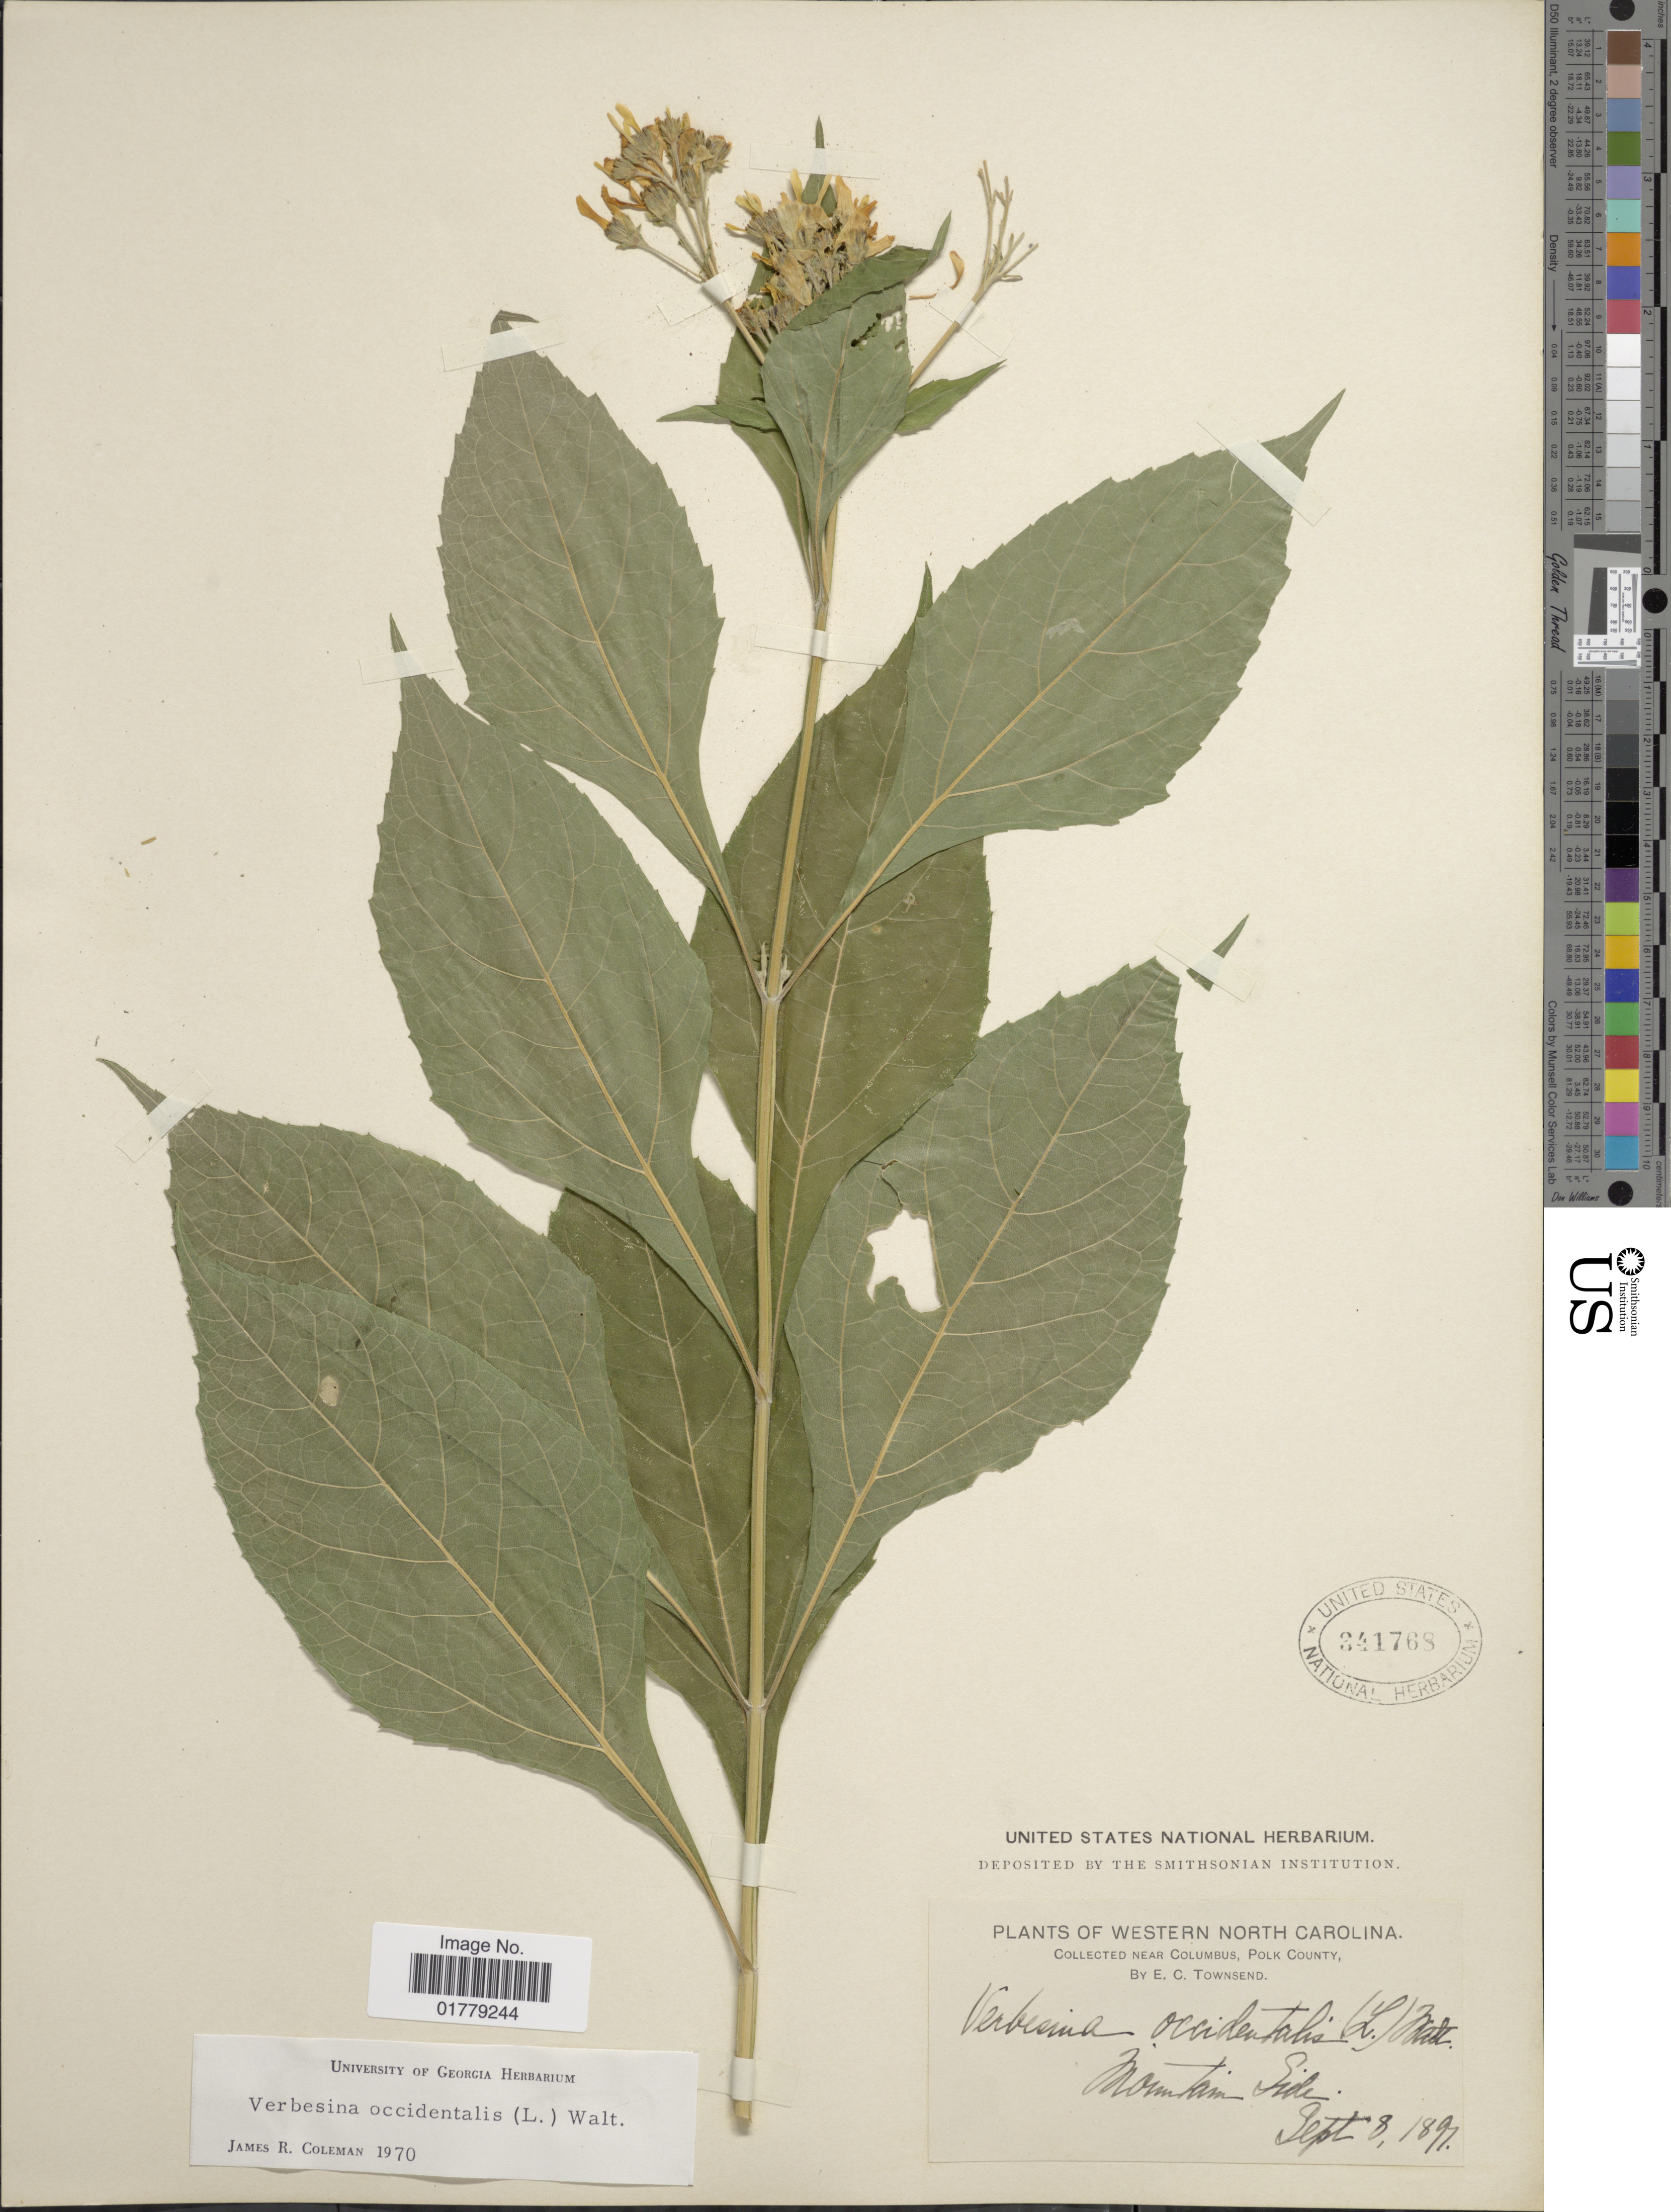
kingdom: Plantae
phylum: Tracheophyta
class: Magnoliopsida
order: Asterales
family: Asteraceae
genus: Verbesina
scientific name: Verbesina occidentalis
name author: (L.) Walter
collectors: E. C. Townsend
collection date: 1897-09-08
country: United States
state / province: North Carolina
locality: Western North Carolina. Near Columbus, Polk County. Mountain Side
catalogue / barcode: US 341768